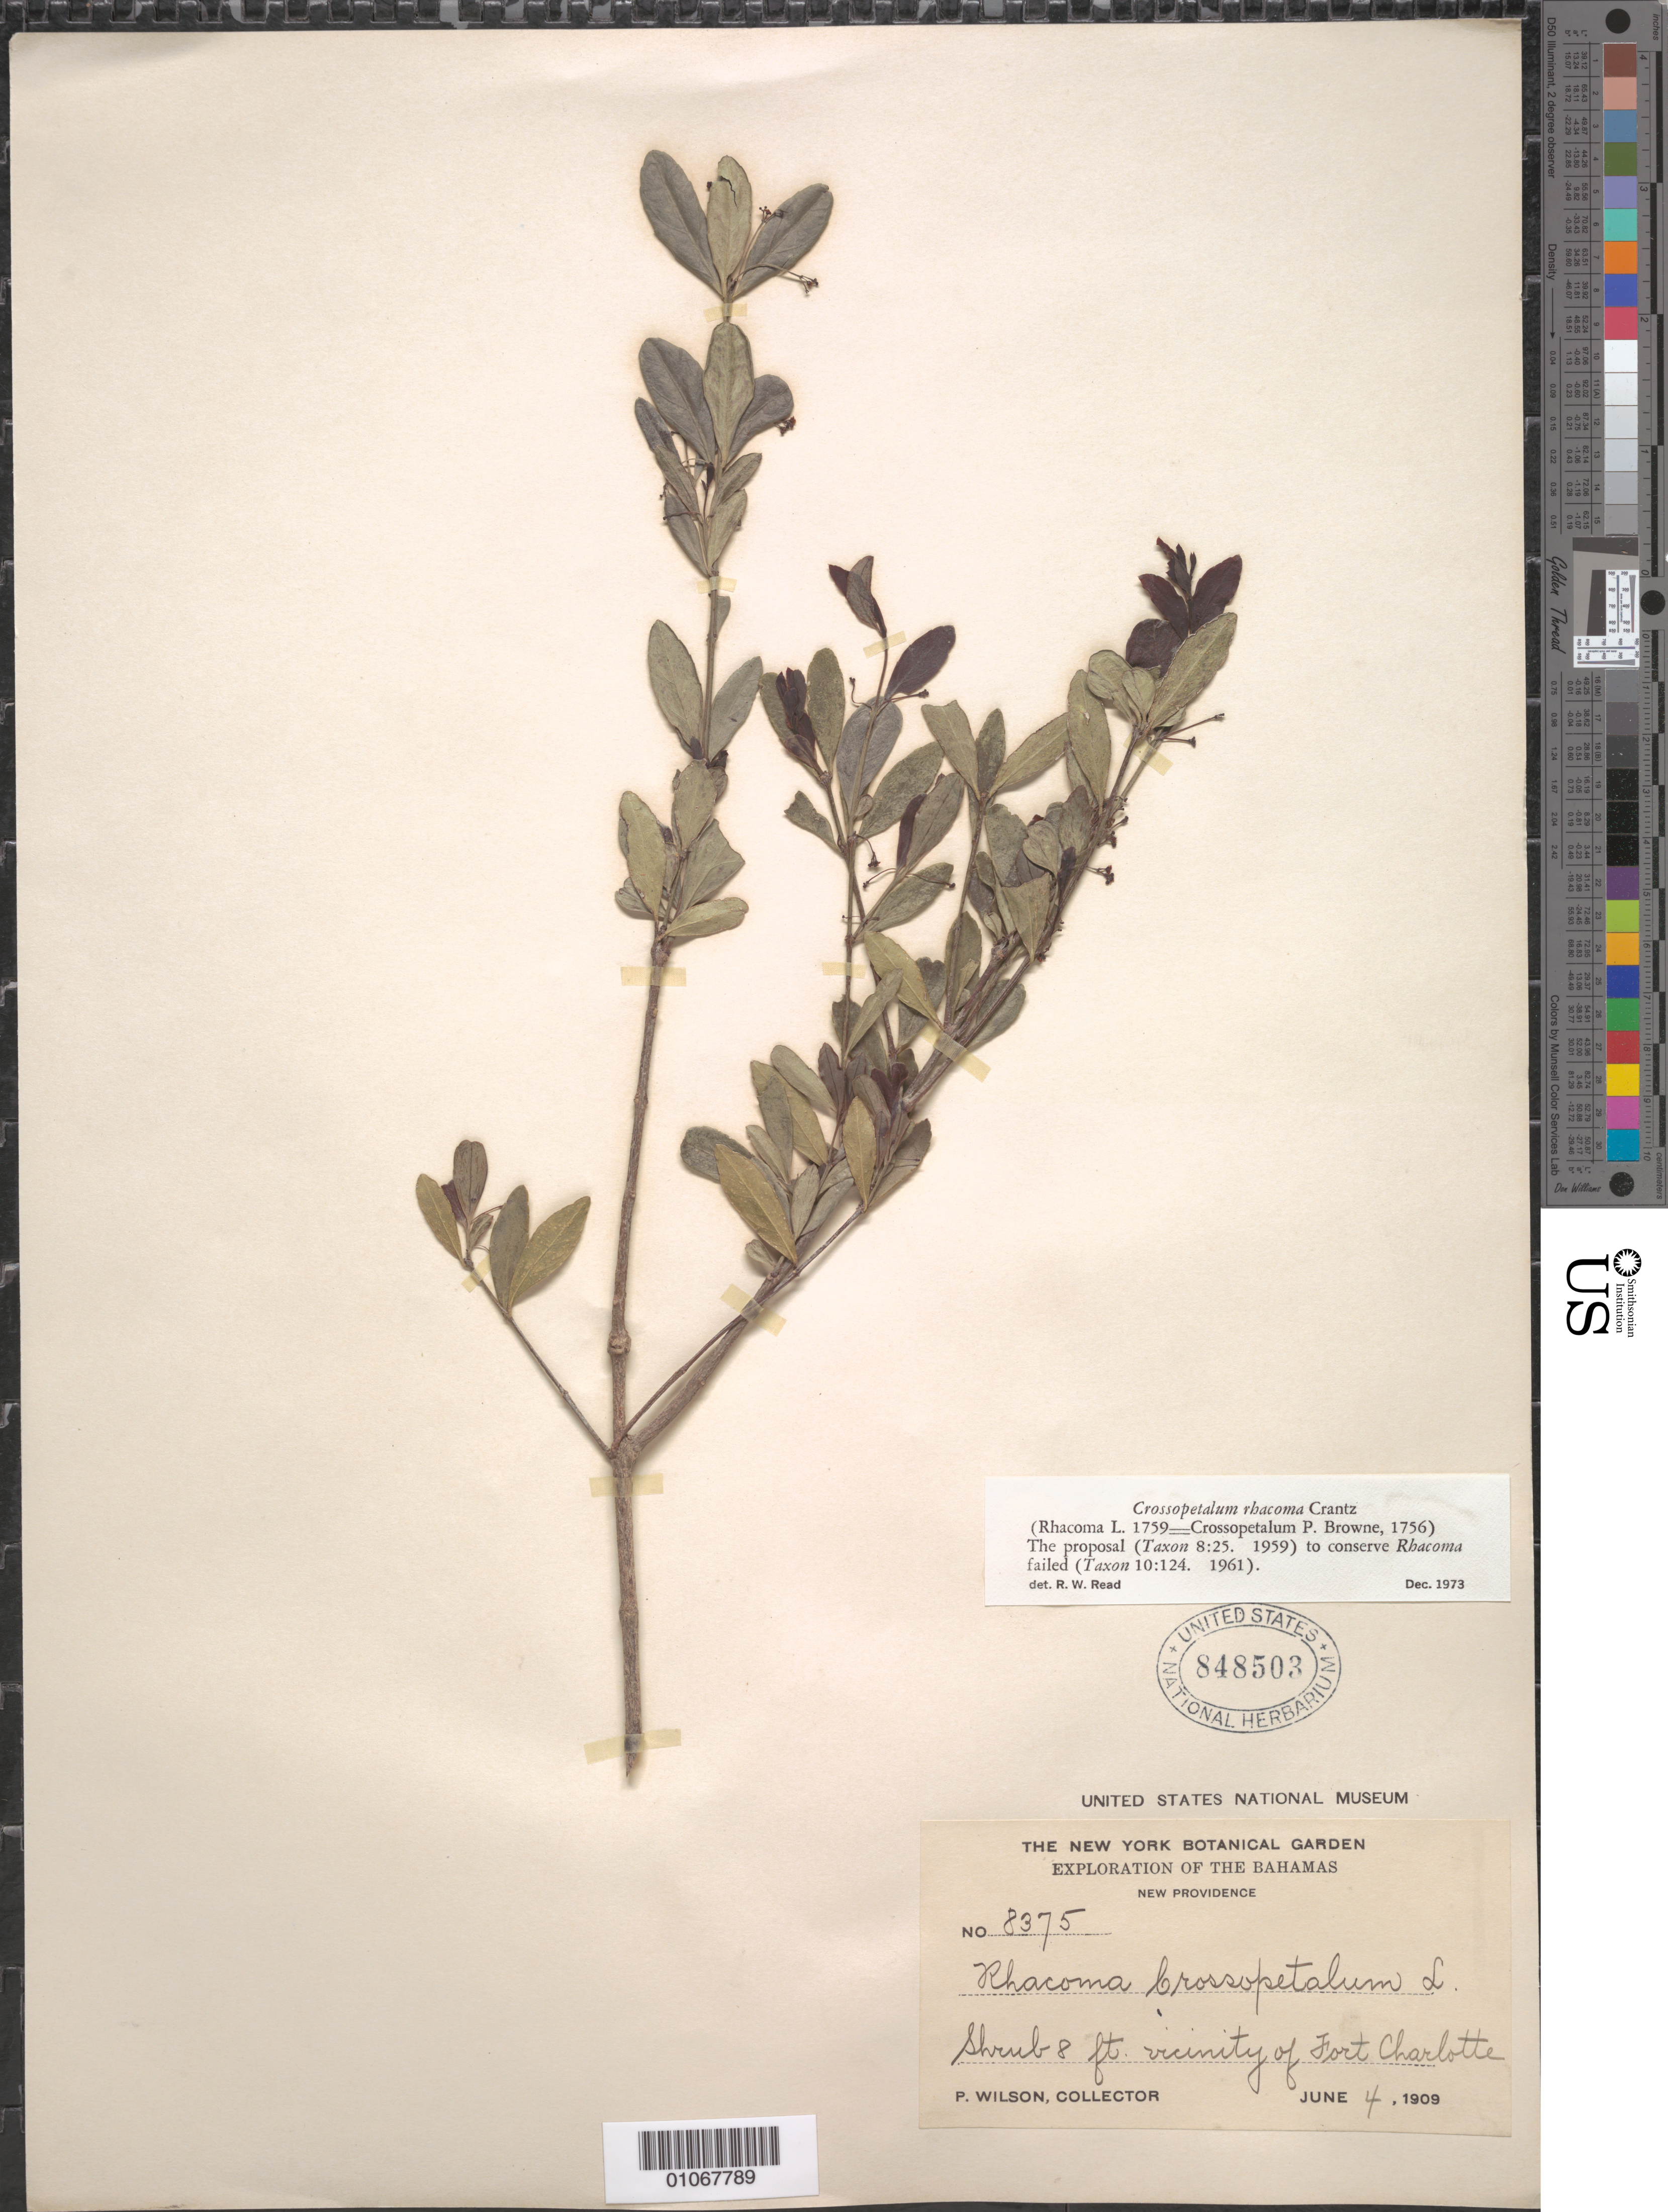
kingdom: Plantae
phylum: Tracheophyta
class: Magnoliopsida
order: Celastrales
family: Celastraceae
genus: Crossopetalum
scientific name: Crossopetalum rhacoma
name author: Crantz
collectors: P. Wilson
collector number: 8375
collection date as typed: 04 Jun 1909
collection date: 1909-06-04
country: Bahamas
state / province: New Providence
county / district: Nassau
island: New Providence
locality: Vicinity of Fort Charlotte.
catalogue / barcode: US 848503